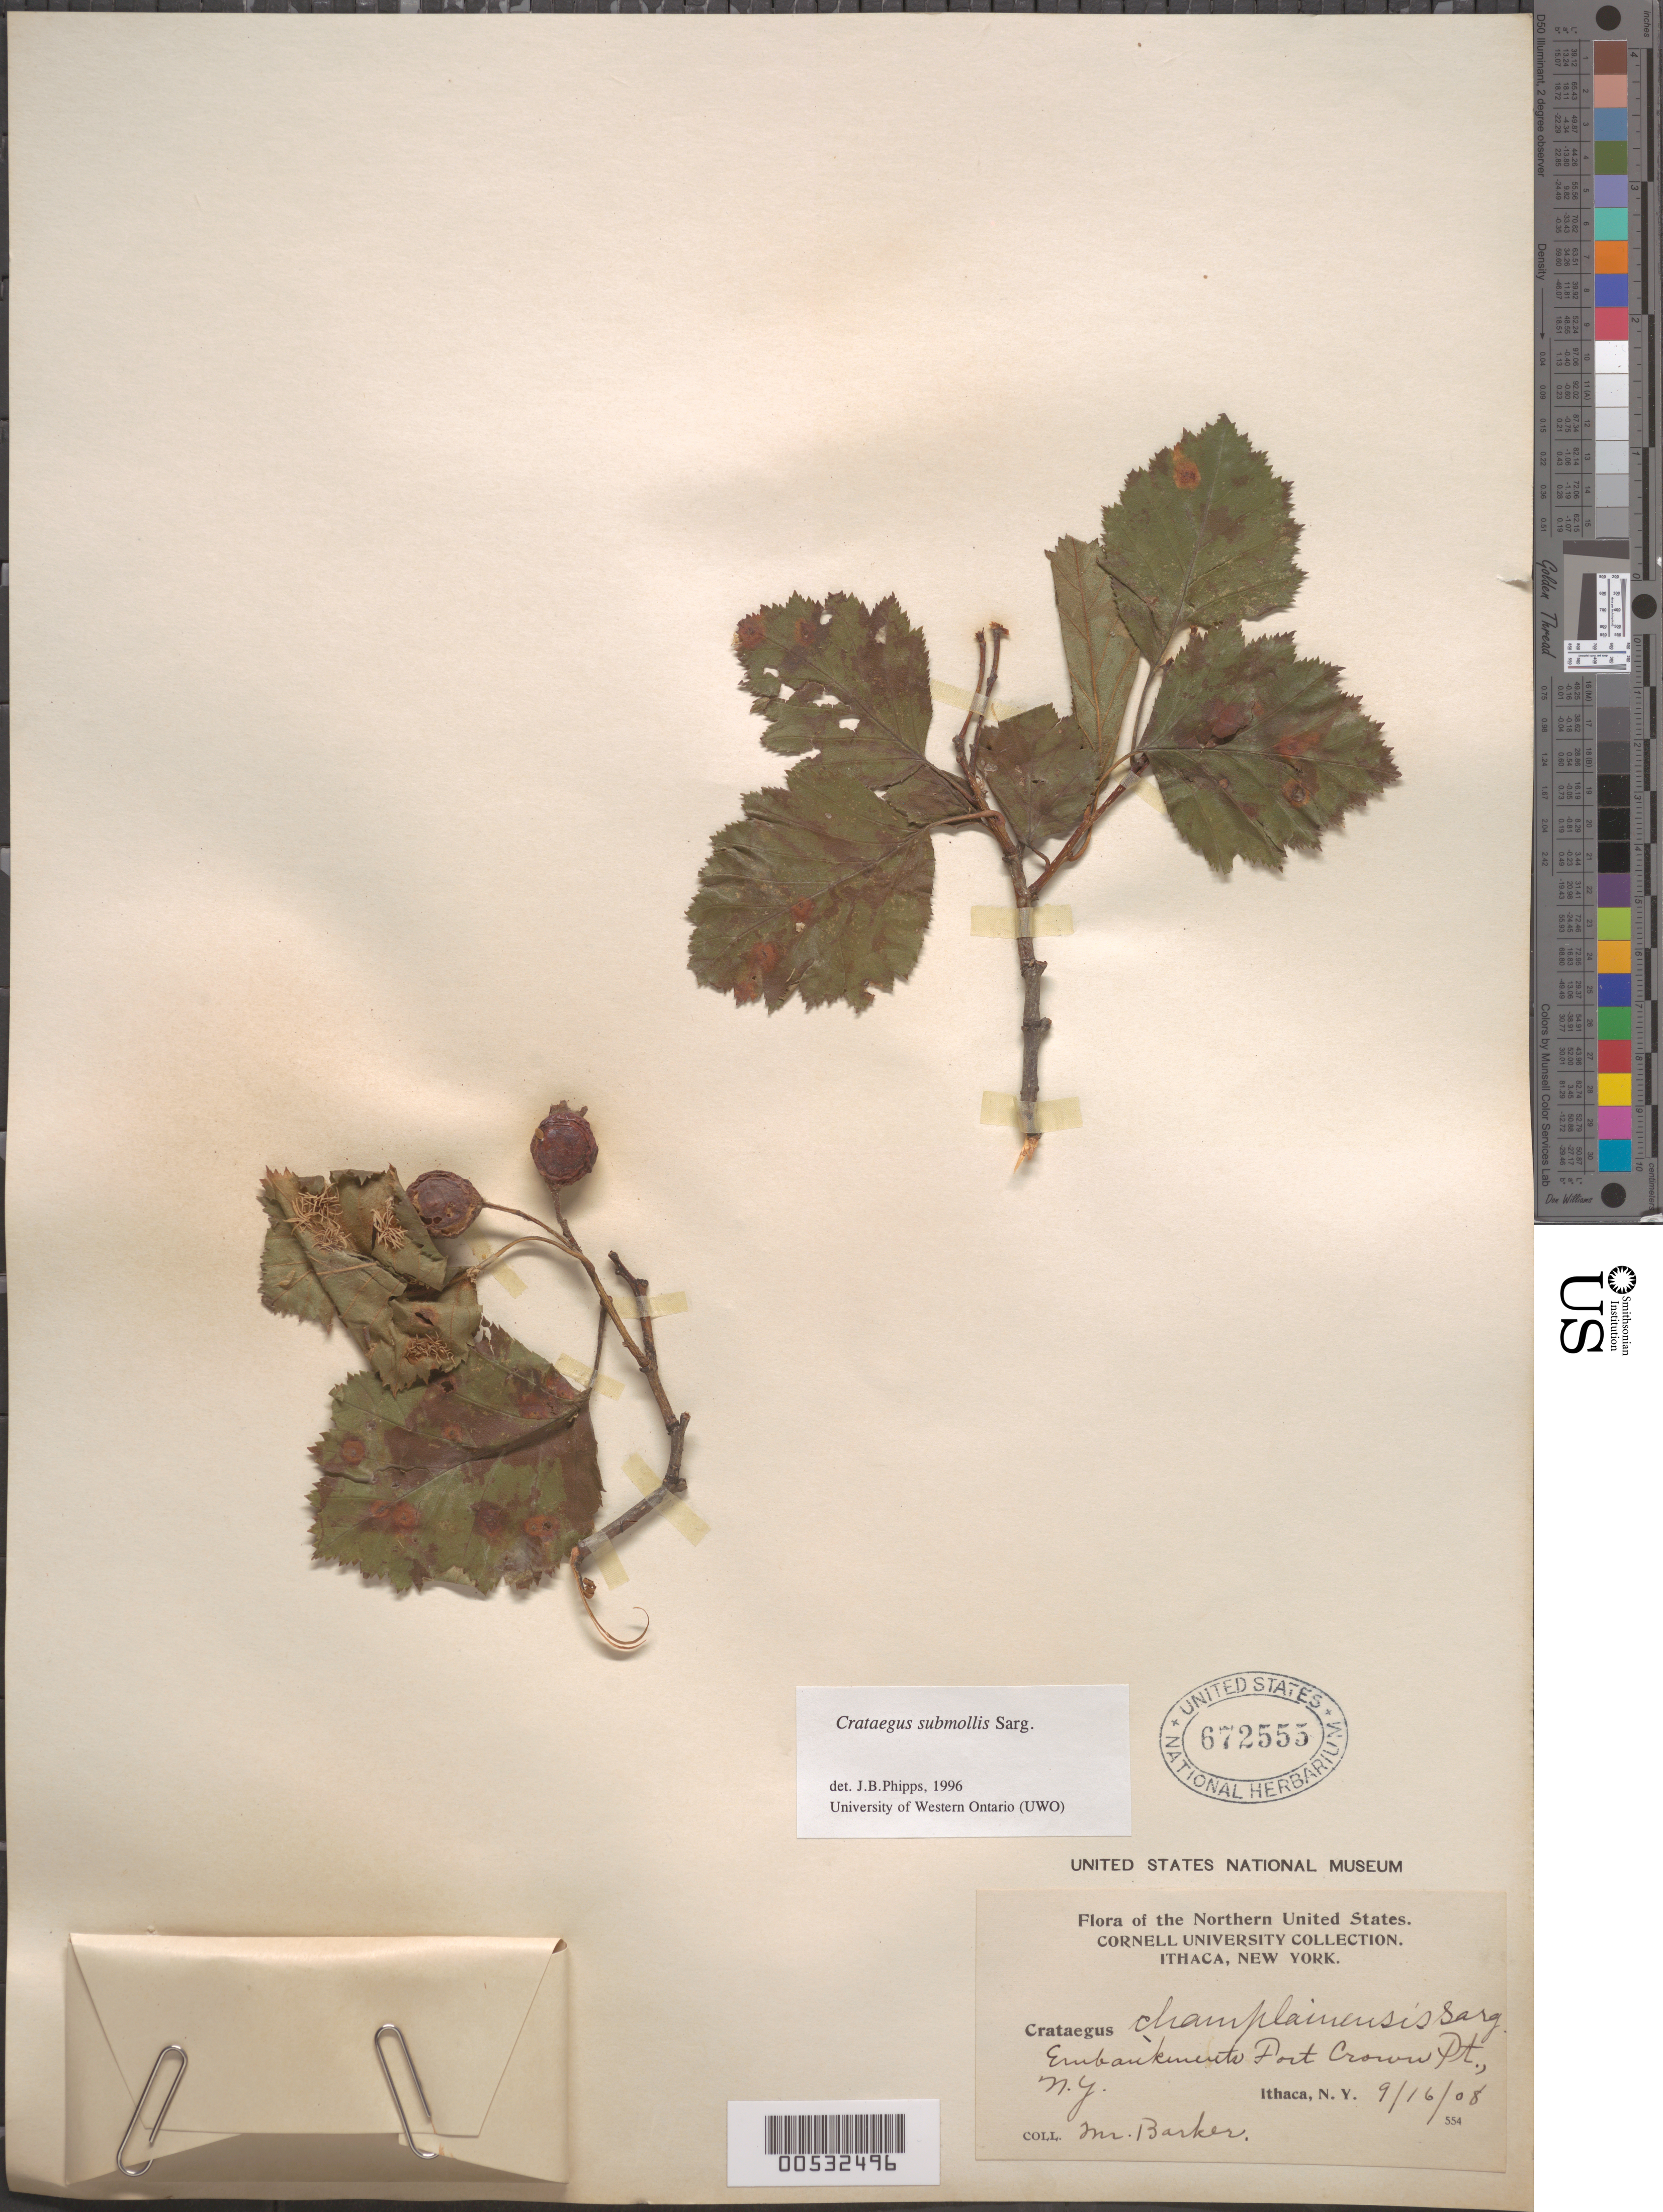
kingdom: Plantae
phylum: Tracheophyta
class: Magnoliopsida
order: Rosales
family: Rosaceae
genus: Crataegus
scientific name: Crataegus submollis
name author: Sarg.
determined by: Phipps, James B., (UWO), University of Western Ontario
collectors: Barker, --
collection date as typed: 16 Sep 1908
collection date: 1908-09-16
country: United States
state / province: New York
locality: Fort Crown Pt.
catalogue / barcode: US 672555